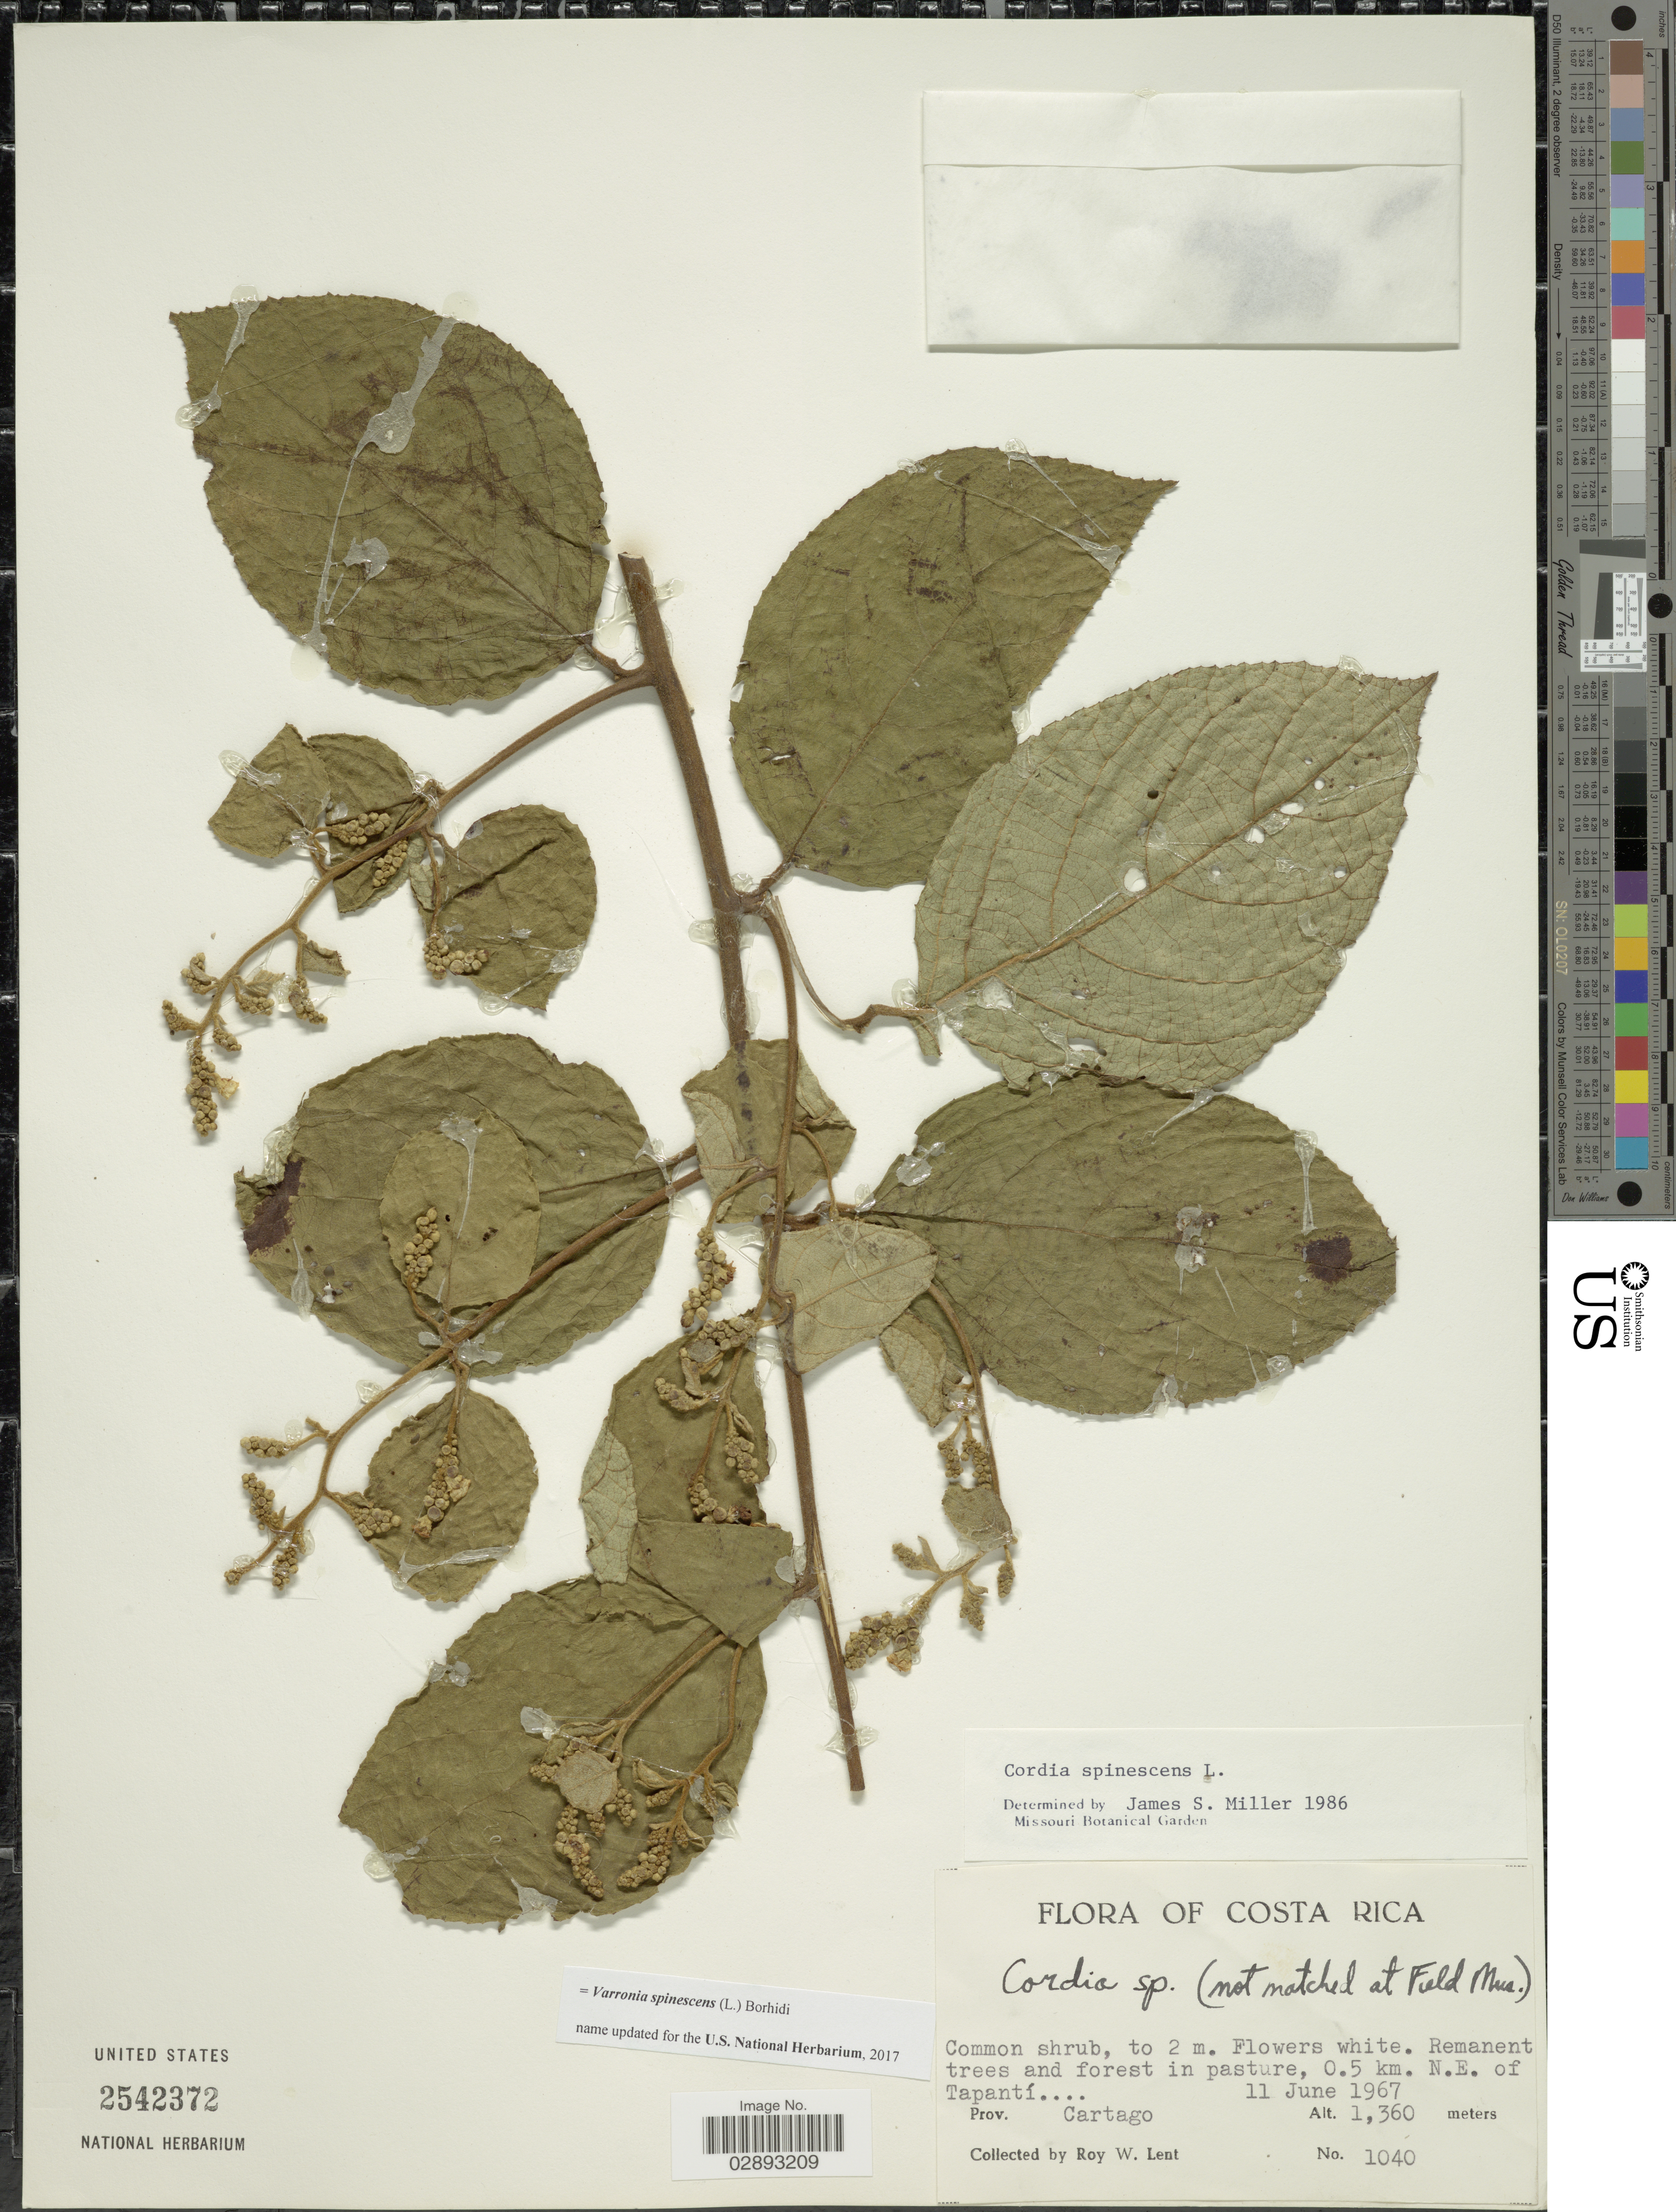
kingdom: Plantae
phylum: Tracheophyta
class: Magnoliopsida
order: Boraginales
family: Cordiaceae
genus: Varronia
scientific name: Varronia spinescens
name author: (L.) Borhidi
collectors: R. W. Lent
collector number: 1040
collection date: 1967-06-11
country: Costa Rica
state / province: Cartago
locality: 0.5 km. N.E. of Tapantí. Prov. Cartago.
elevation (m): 1360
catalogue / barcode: US 2542372